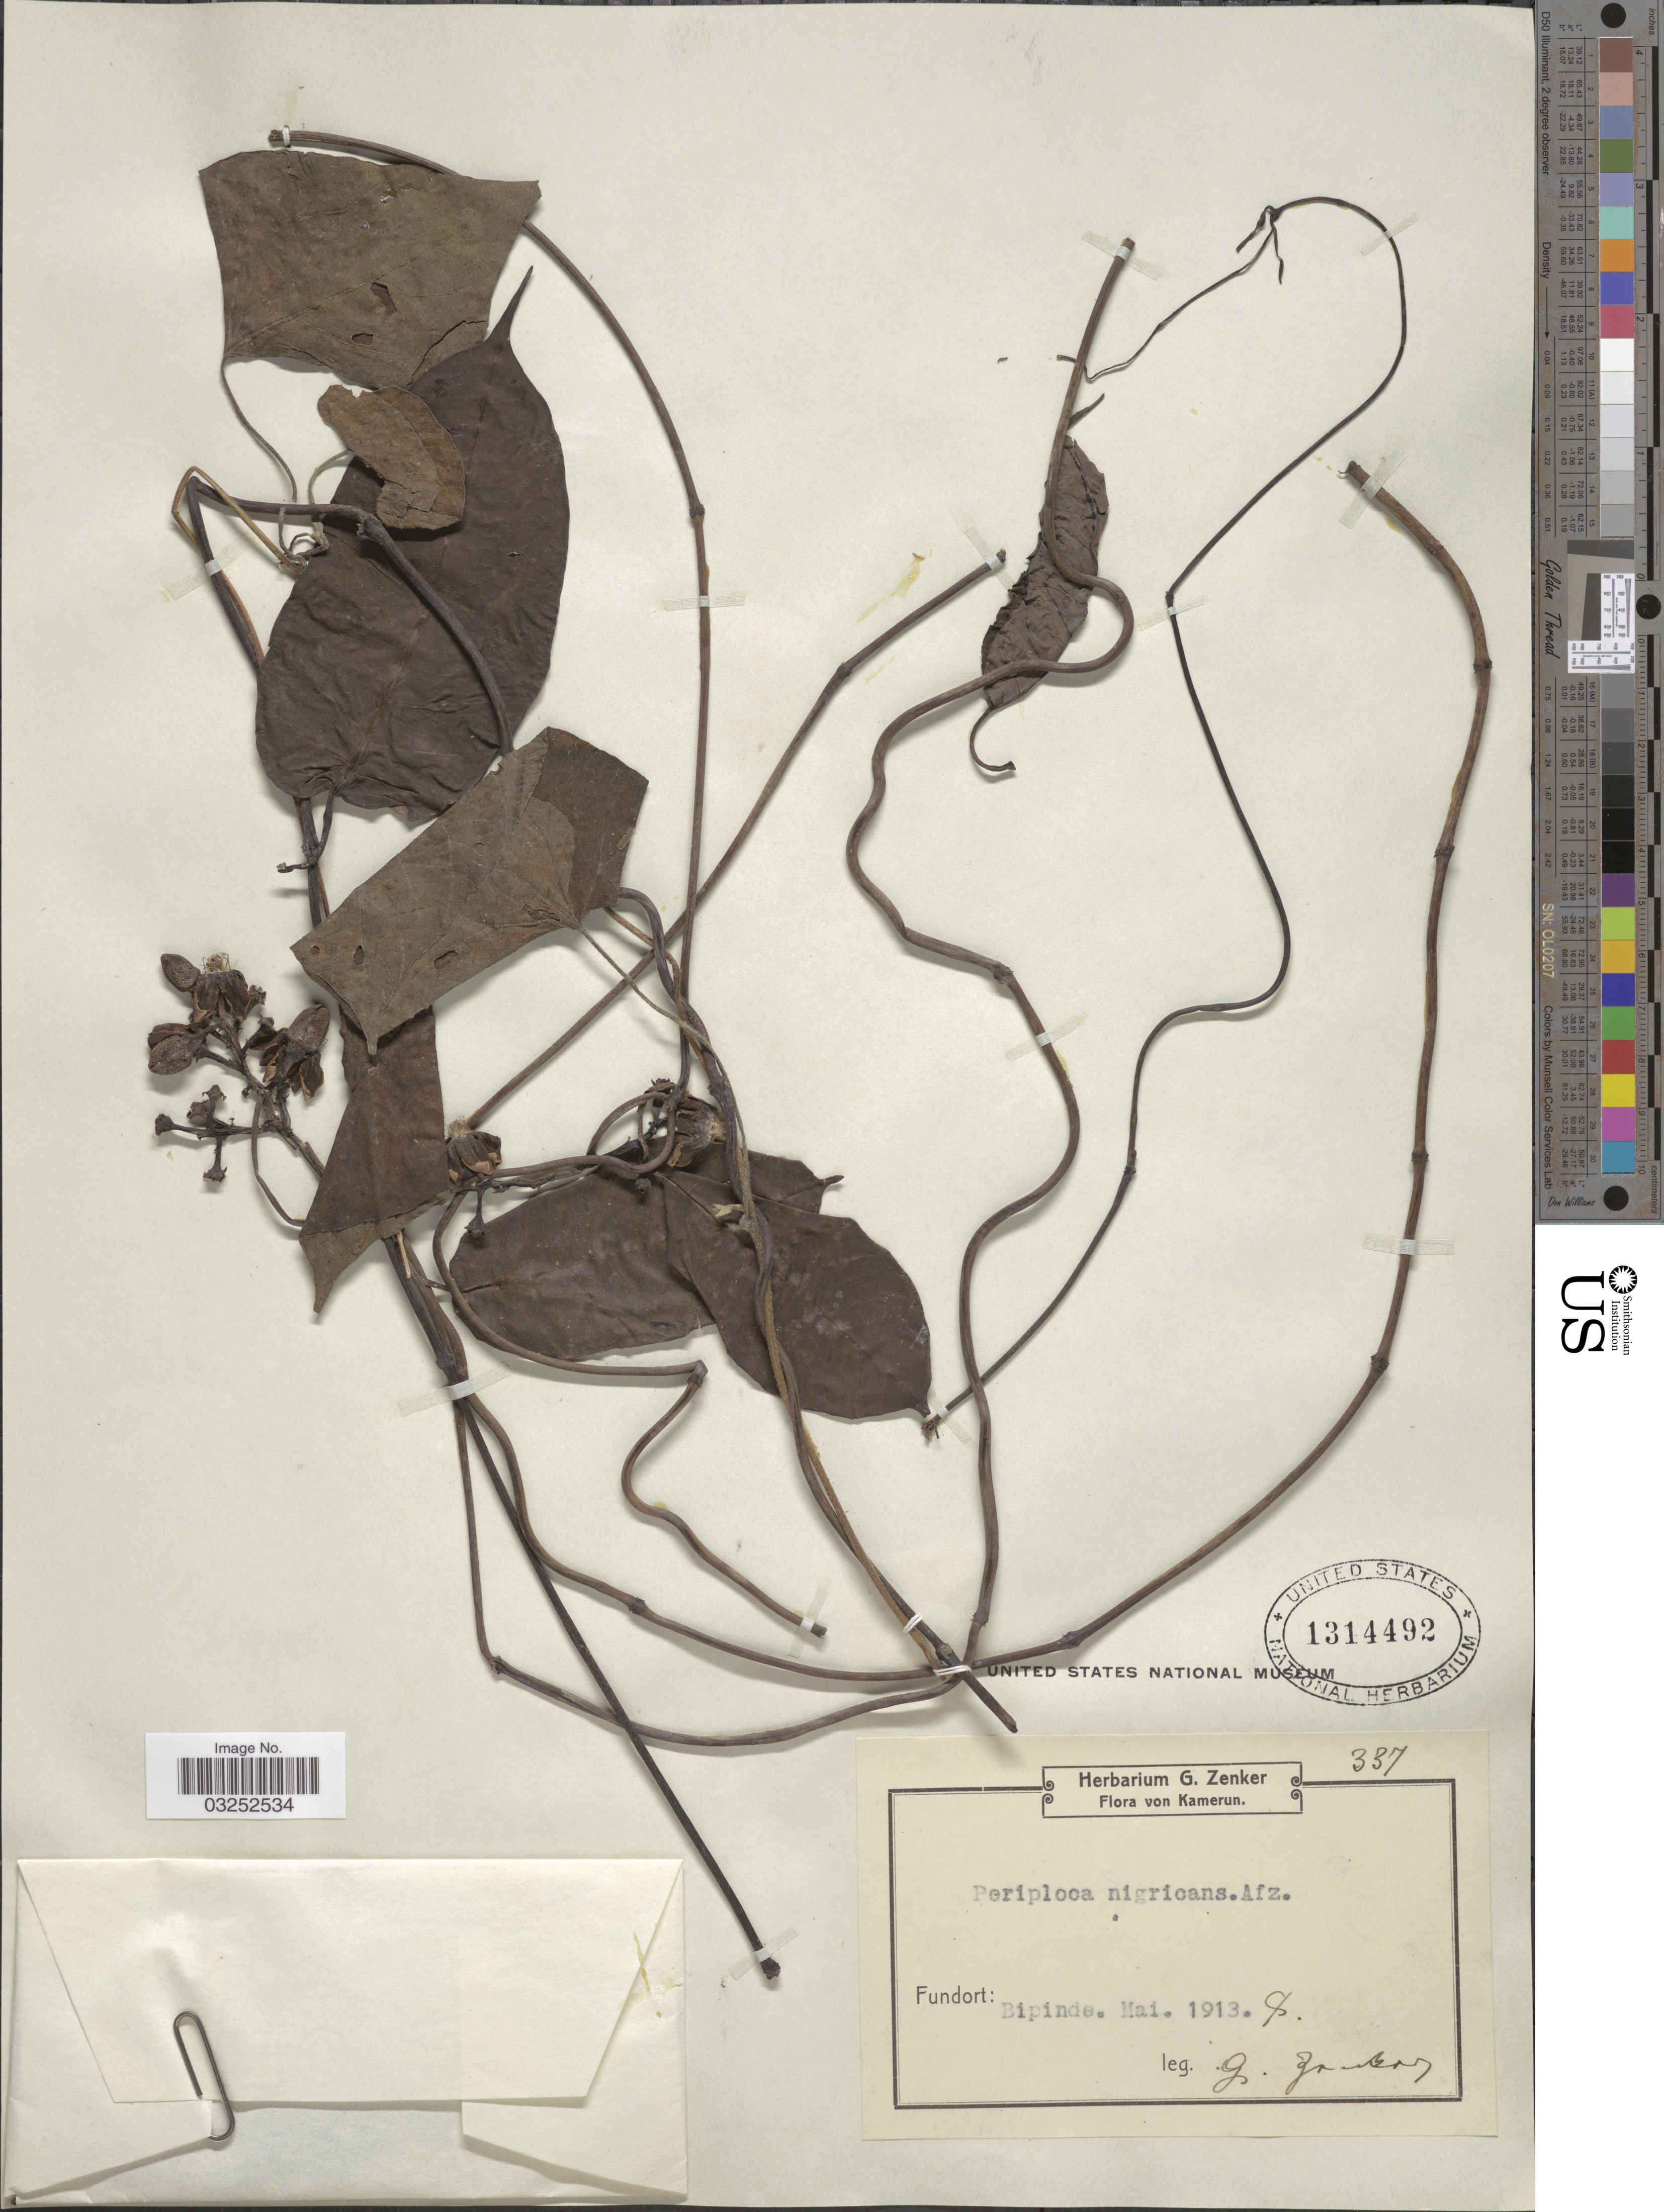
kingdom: Plantae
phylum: Tracheophyta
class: Magnoliopsida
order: Gentianales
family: Apocynaceae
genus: Periploca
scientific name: Periploca nigrescens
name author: Afzel.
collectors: G. A. Zenker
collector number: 337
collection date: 1913-05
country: Cameroon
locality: Kamerun. Bipinde.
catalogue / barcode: US 1314492